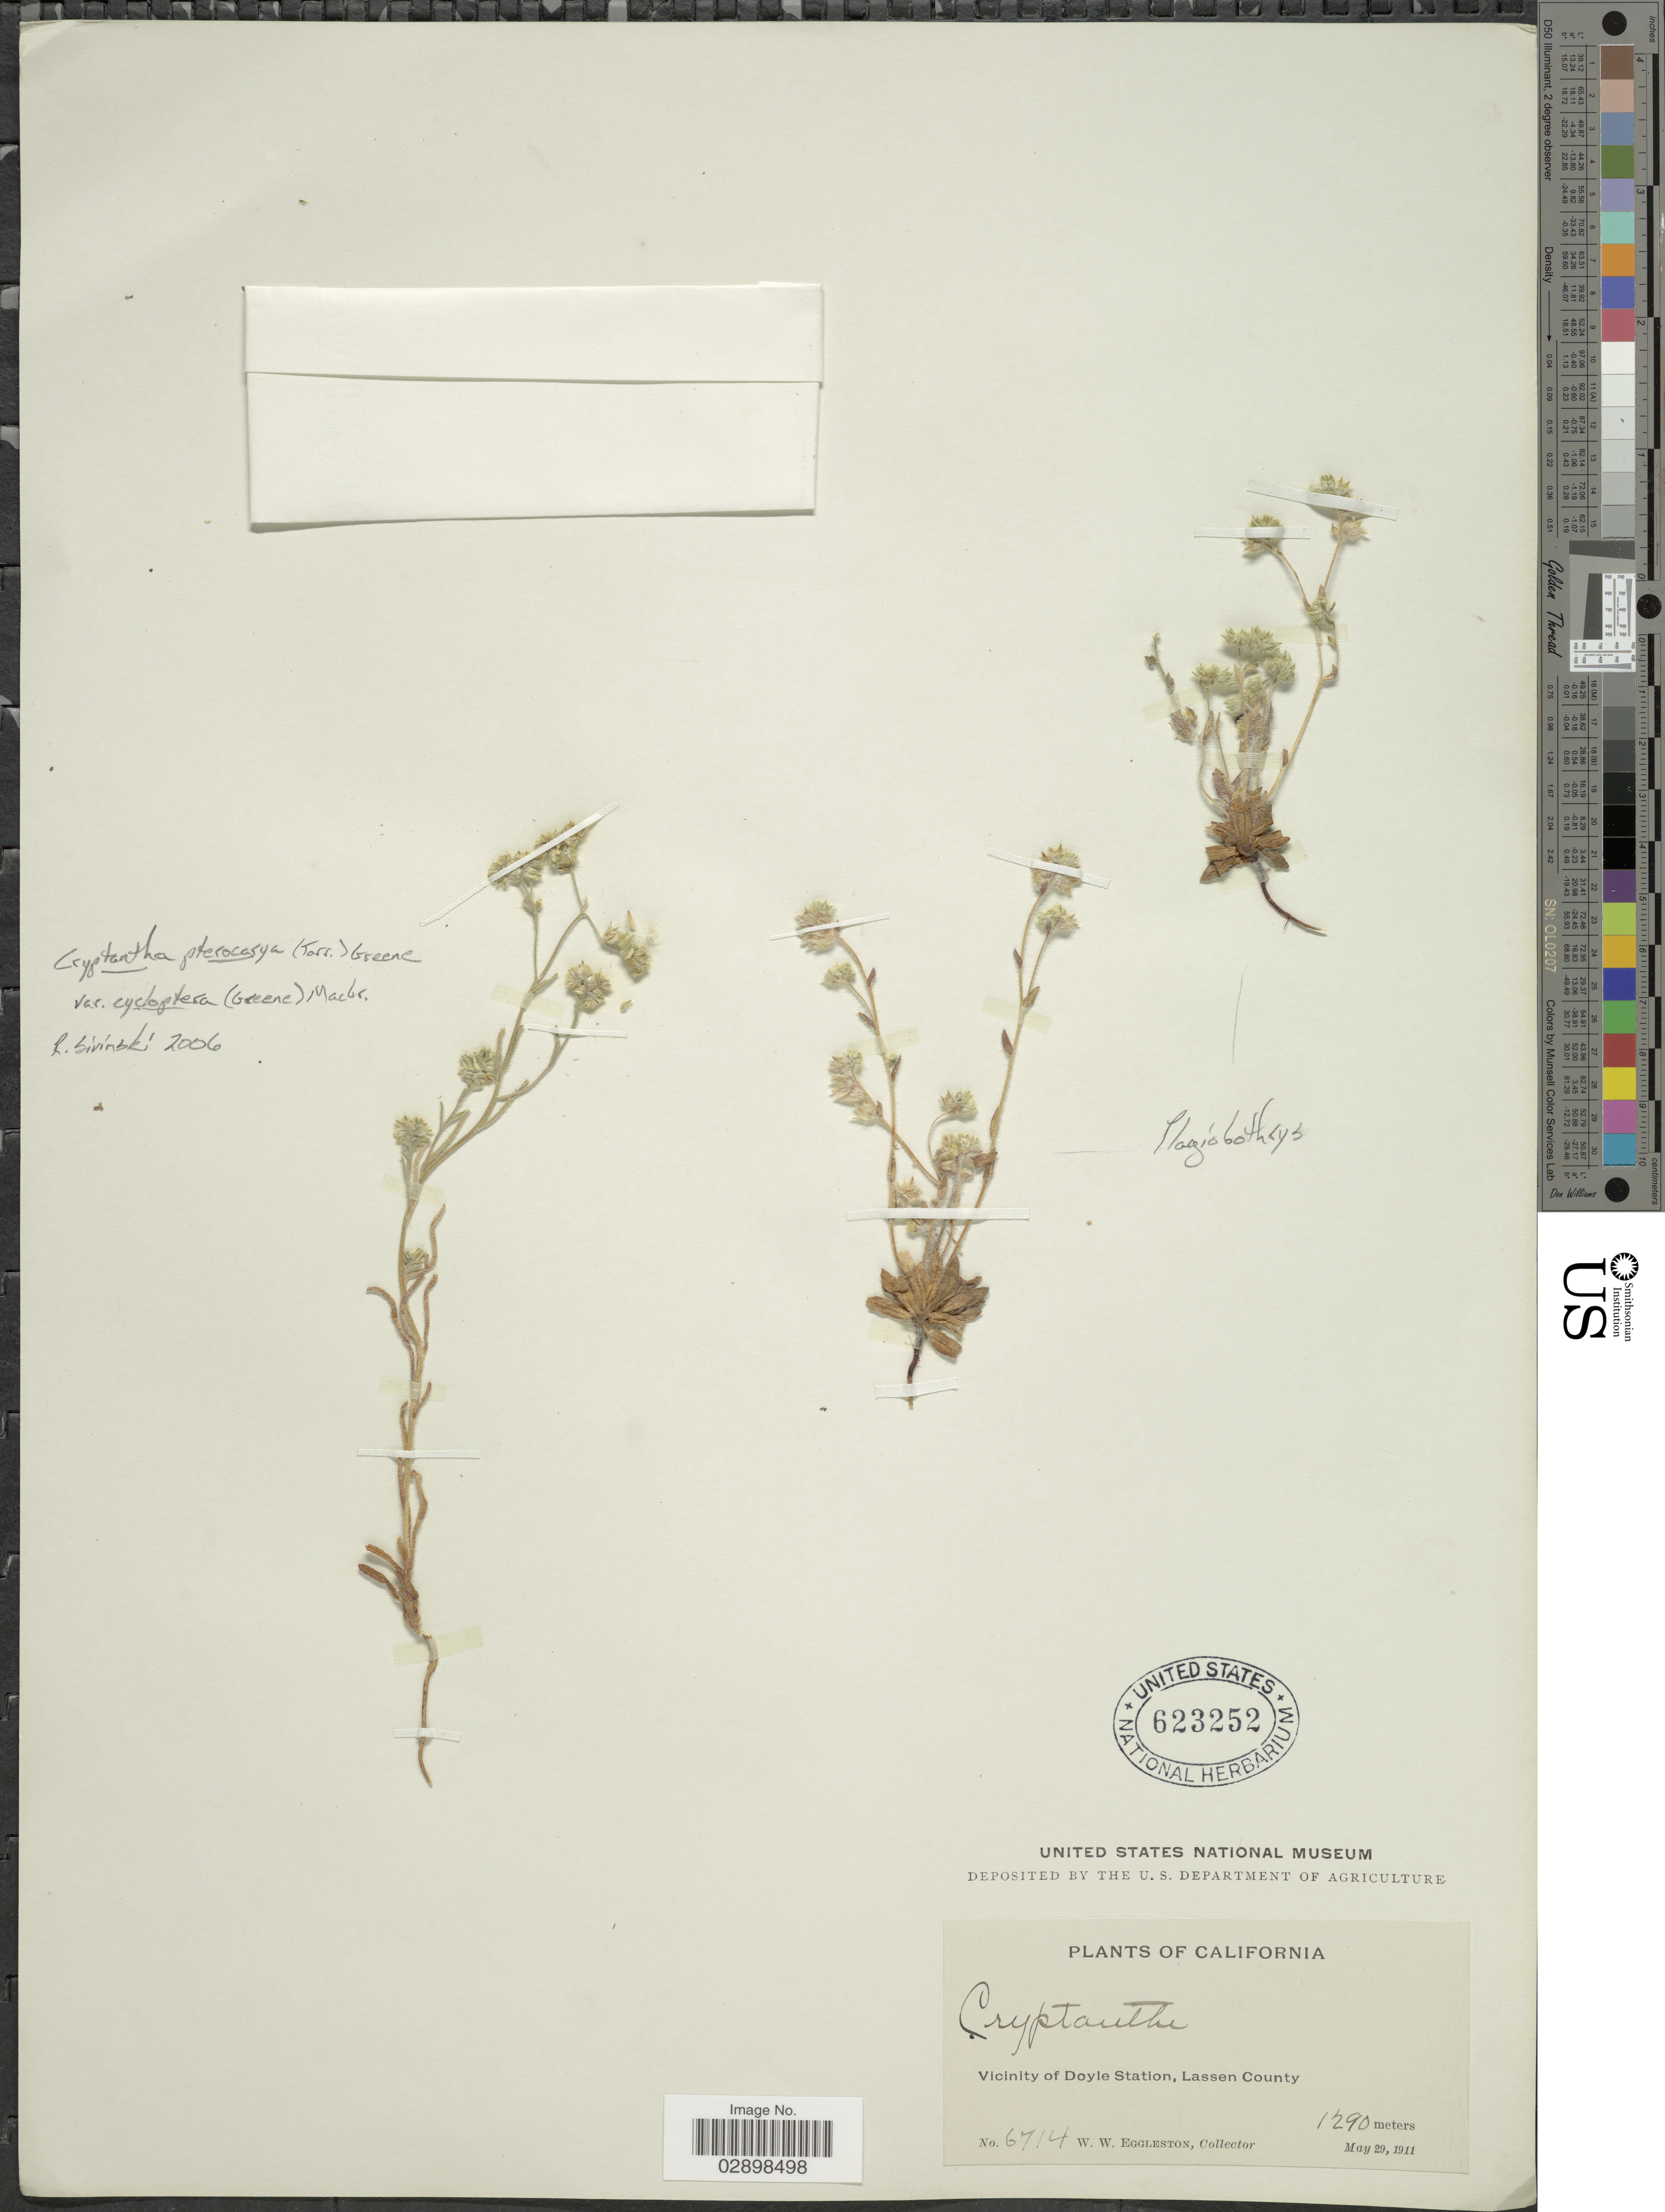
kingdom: Plantae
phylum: Tracheophyta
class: Magnoliopsida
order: Boraginales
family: Boraginaceae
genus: Cryptantha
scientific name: Cryptantha sp.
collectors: W. W. Eggleston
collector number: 6714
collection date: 1911-05-29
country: United States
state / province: California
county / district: Lassen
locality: Vicinity of Doyle Station, Lassen County.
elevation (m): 1290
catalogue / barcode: US 623252